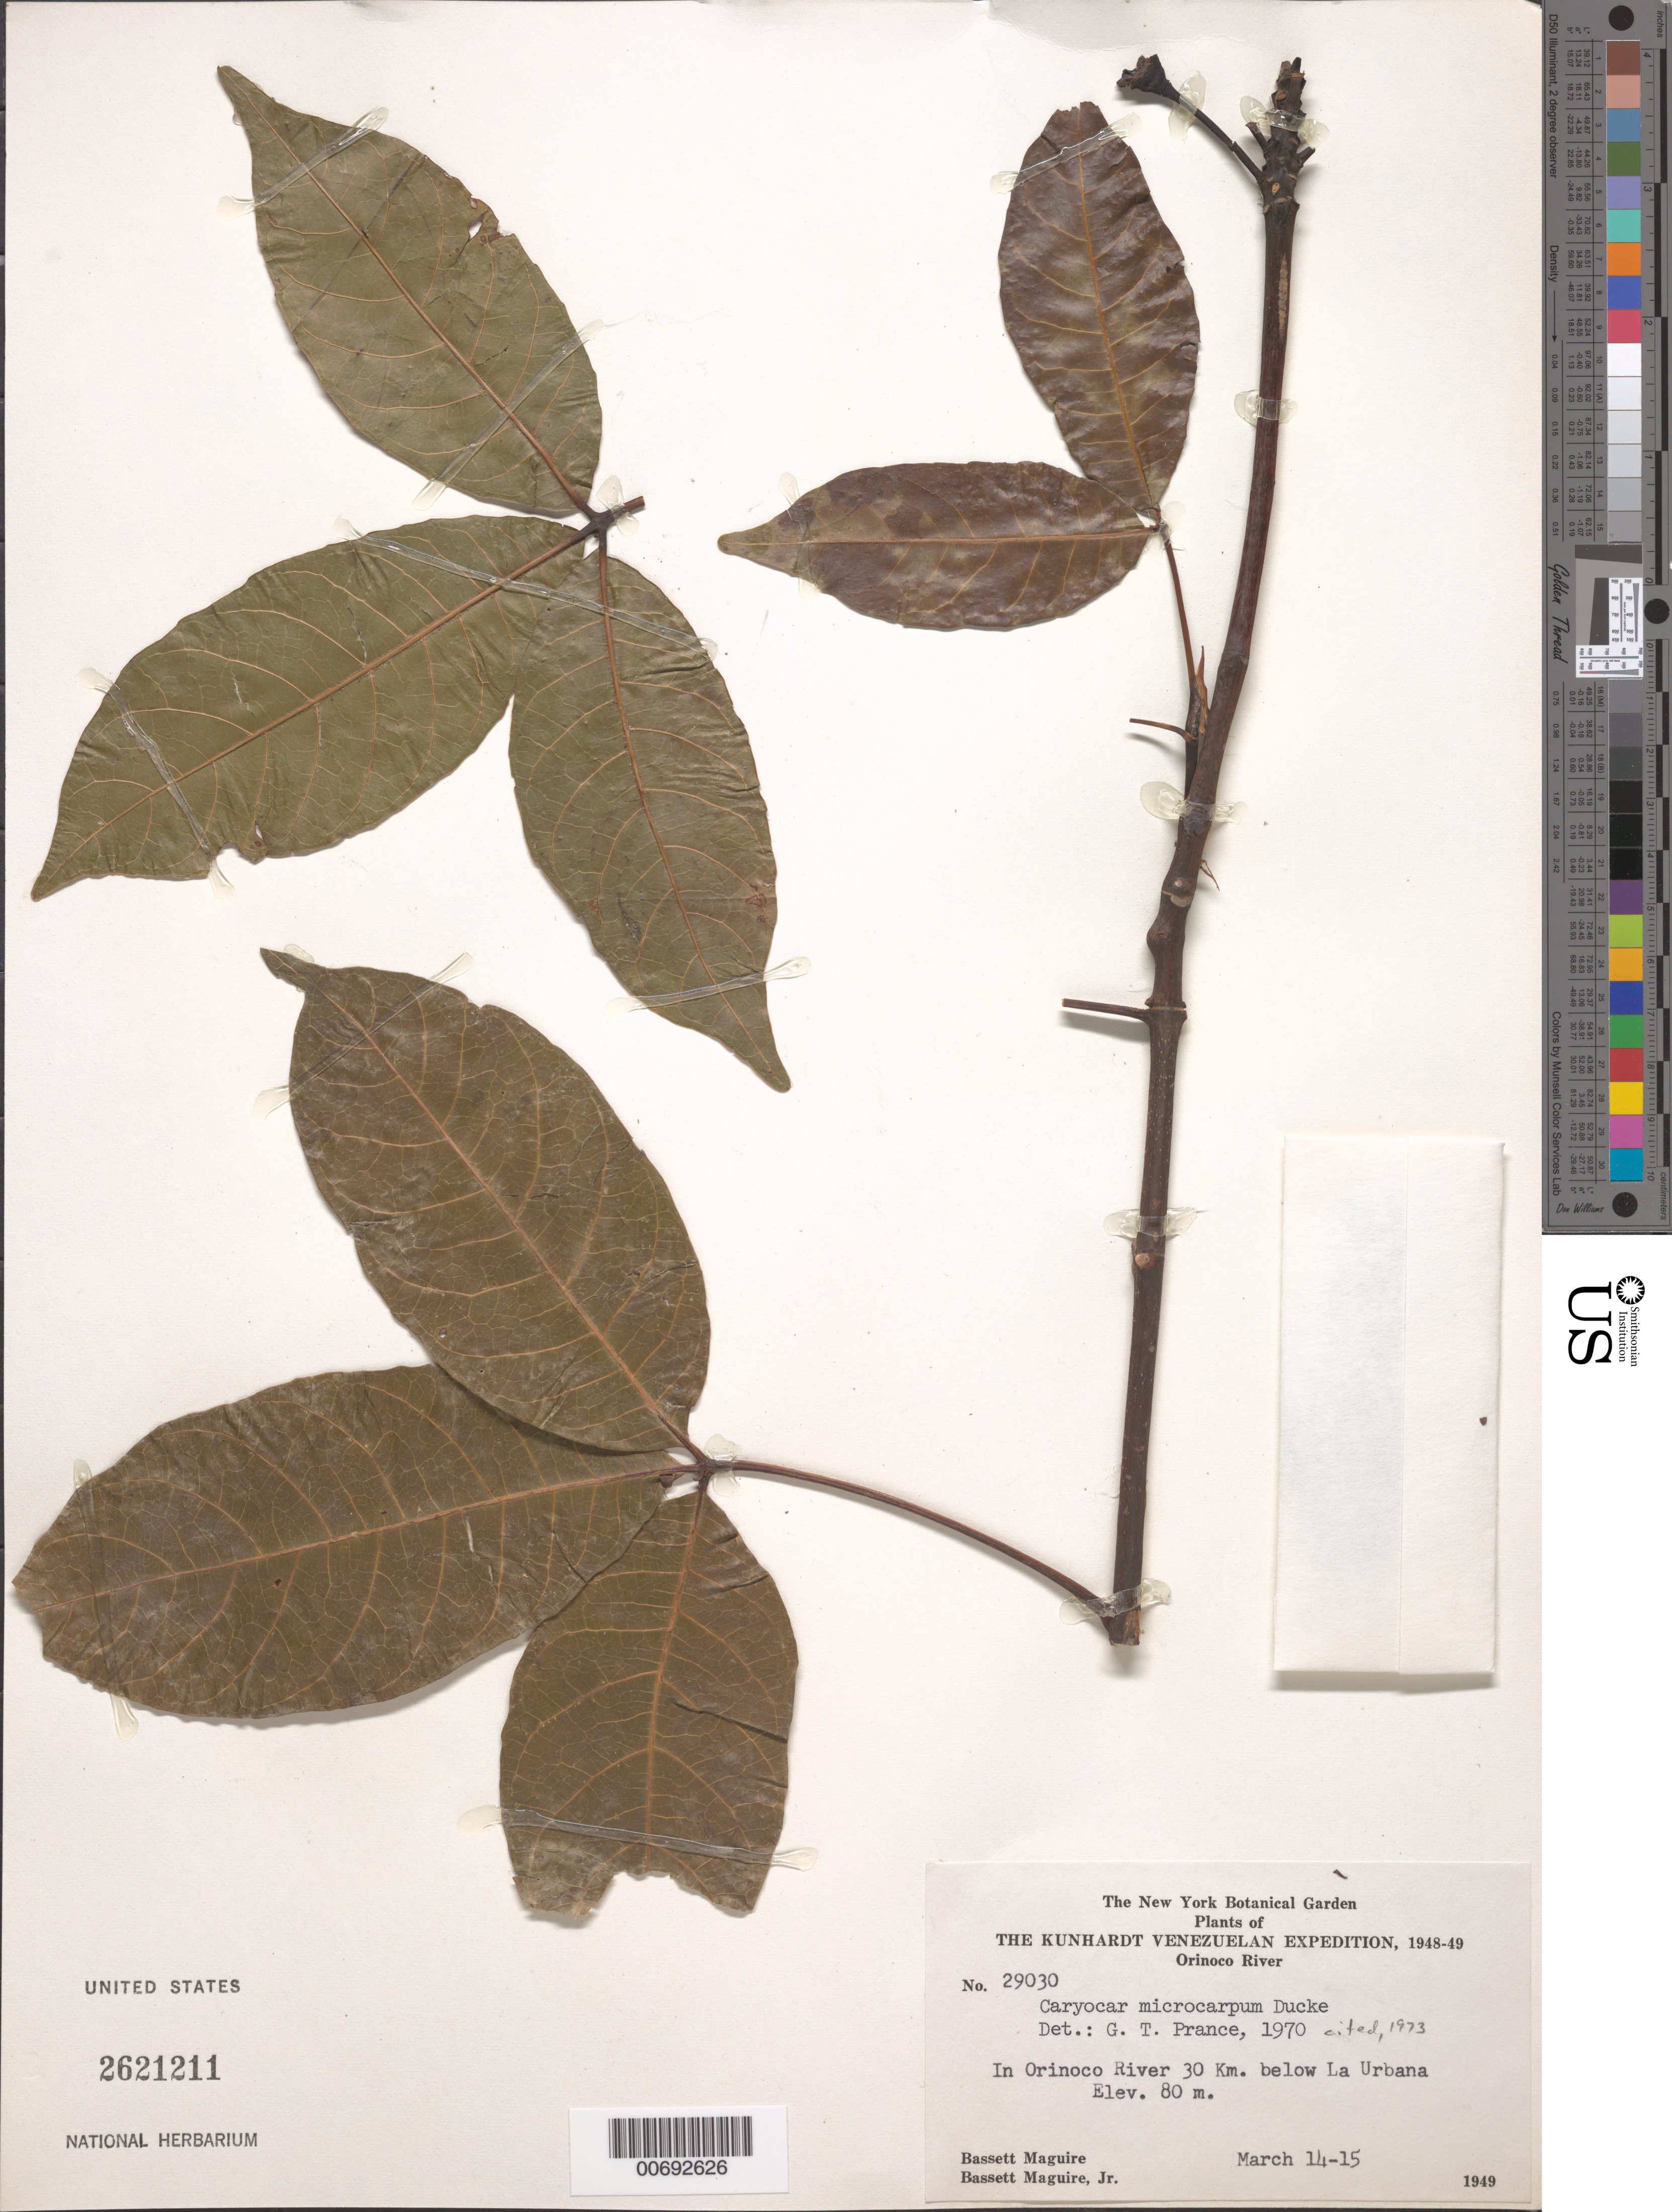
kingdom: Plantae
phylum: Tracheophyta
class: Magnoliopsida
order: Malpighiales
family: Caryocaraceae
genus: Caryocar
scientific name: Caryocar microcarpum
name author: Ducke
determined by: Prance, G. T.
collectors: B. Maguire & B. Maguire Jr.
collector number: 29030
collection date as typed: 14-Mar-49 to 15-Mar-49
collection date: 1949-03-14/1949-03-15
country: Venezuela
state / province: Amazonas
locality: Río Orinoco, 30 km below La Urbana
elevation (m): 80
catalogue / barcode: US 2621211